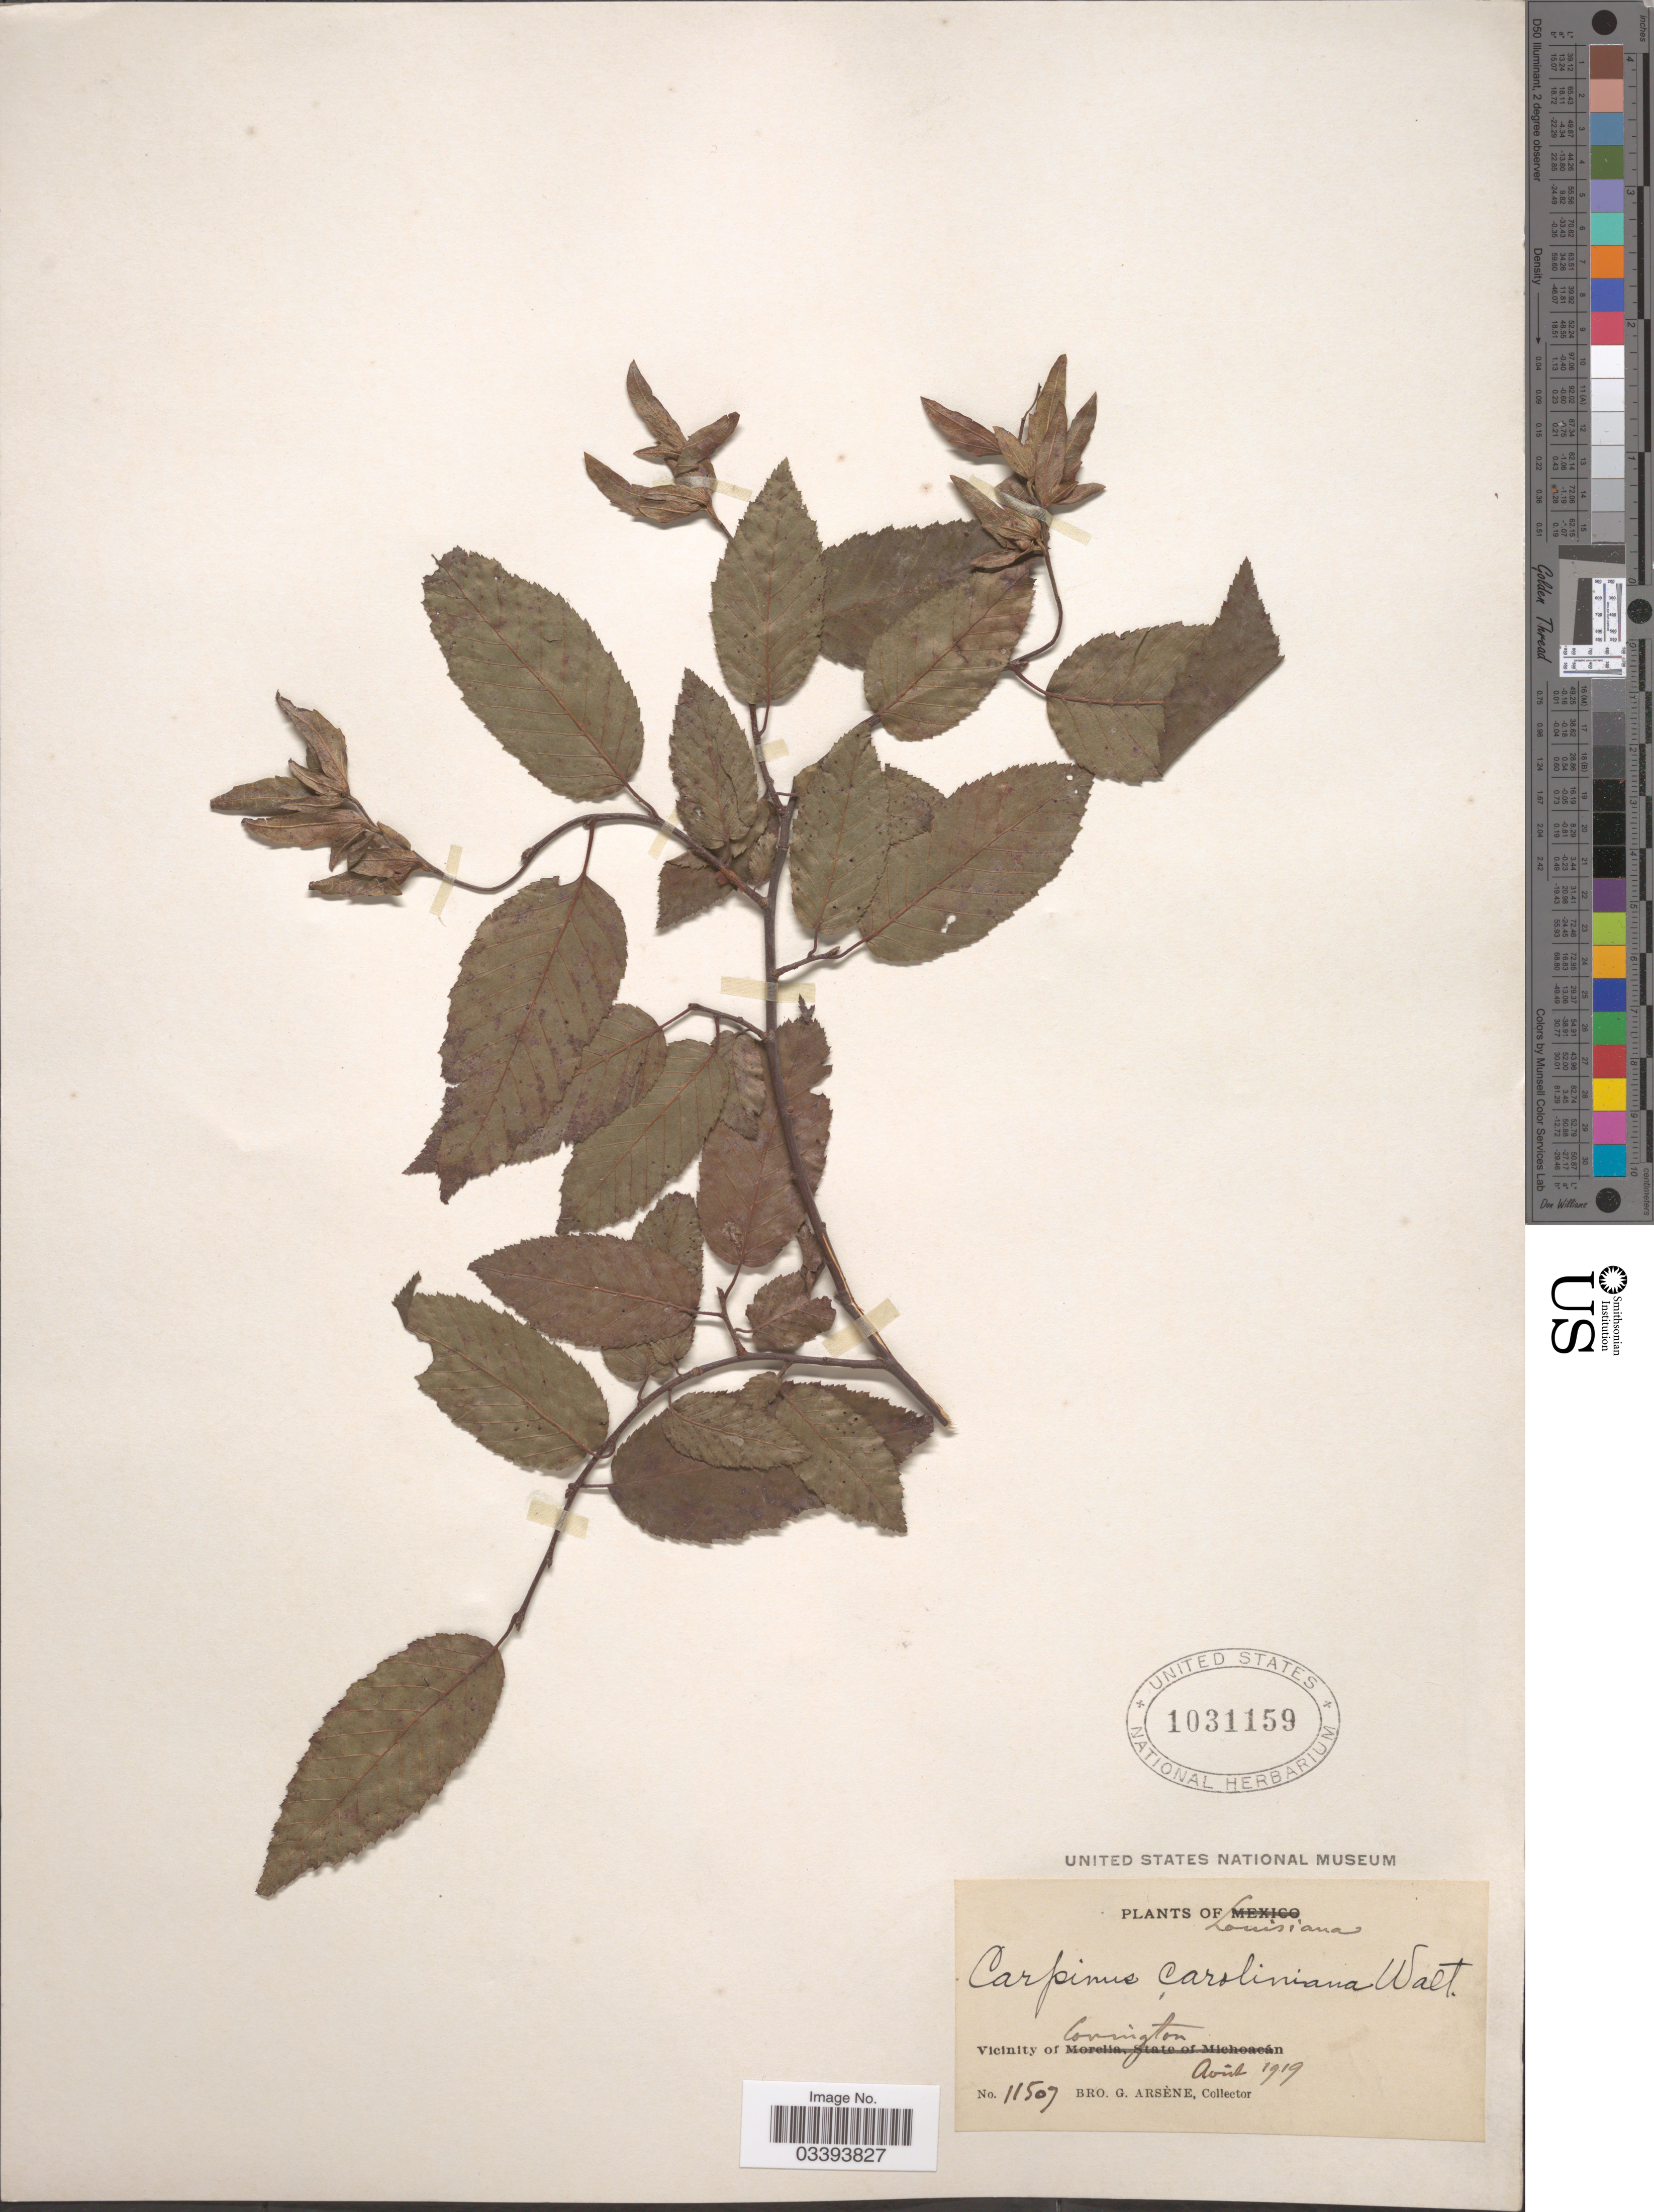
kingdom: Plantae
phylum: Tracheophyta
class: Magnoliopsida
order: Fagales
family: Betulaceae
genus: Carpinus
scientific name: Carpinus caroliniana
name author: Walter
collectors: Bro. G. Arsène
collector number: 11507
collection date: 1919-08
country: United States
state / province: Louisiana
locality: Vicinity of Covington.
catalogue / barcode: US 1031159